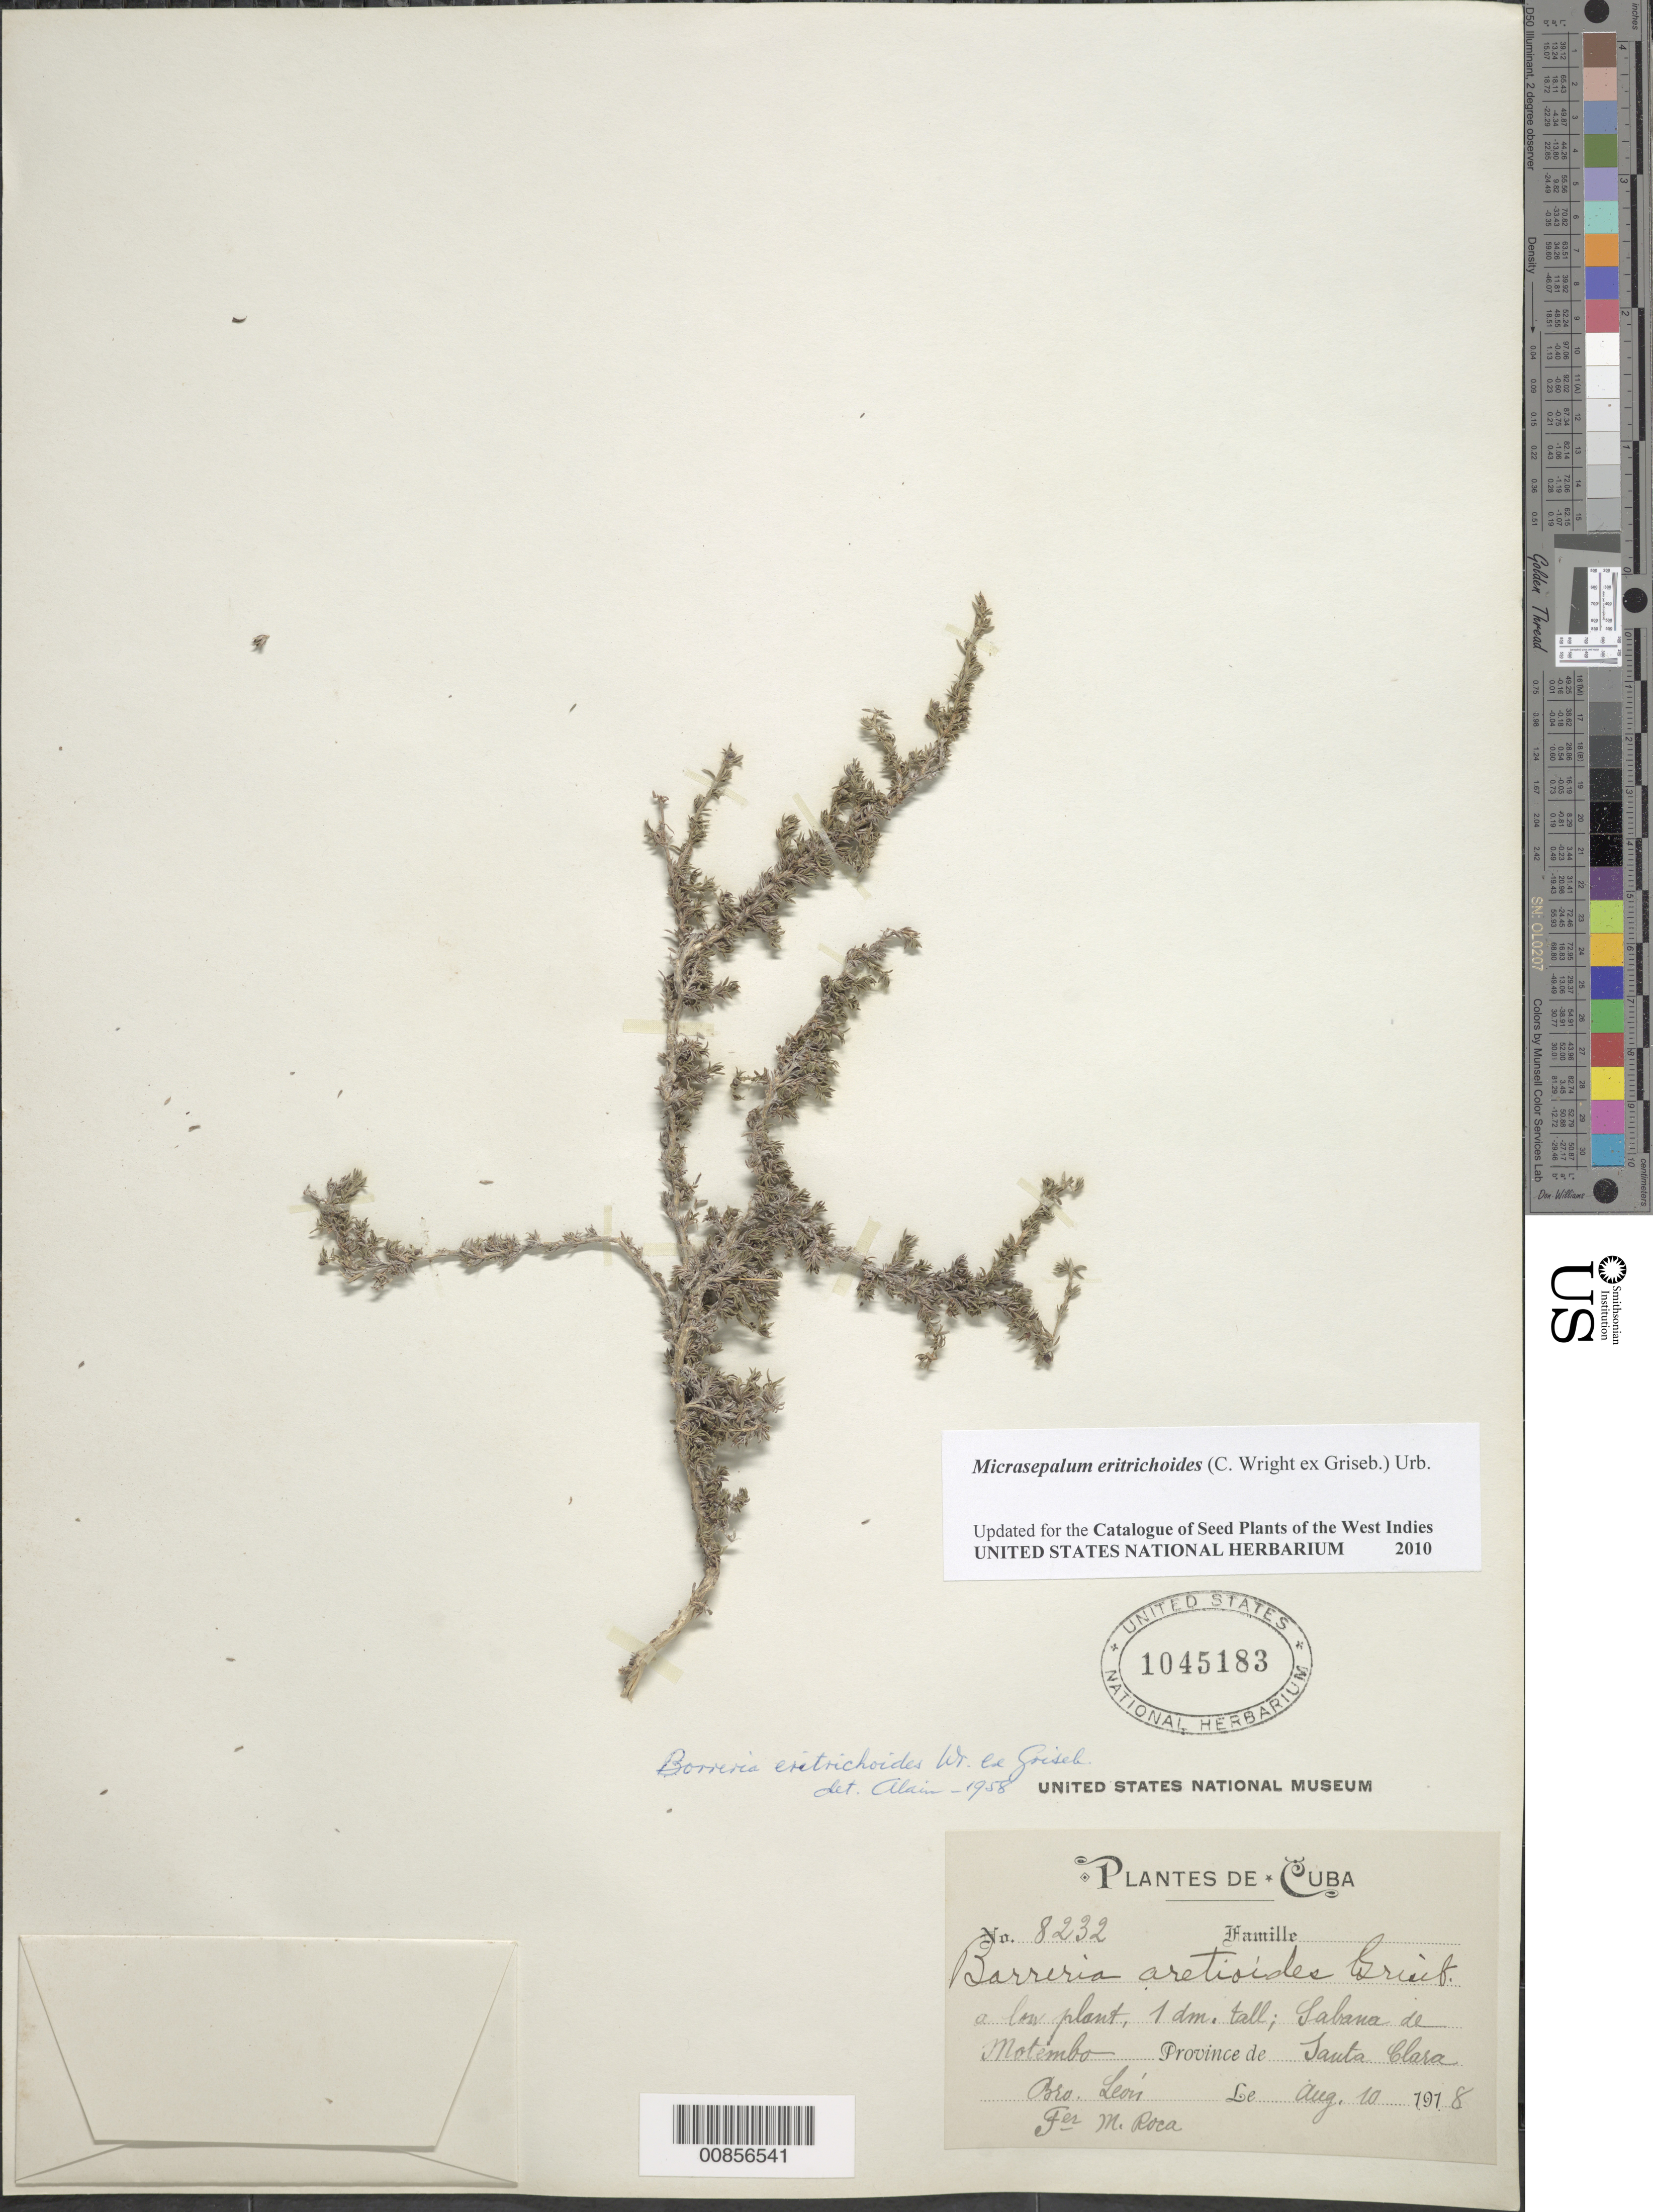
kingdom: Plantae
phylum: Tracheophyta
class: Magnoliopsida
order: Gentianales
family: Rubiaceae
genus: Micrasepalum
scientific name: Micrasepalum eritrichoides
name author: (C. Wright ex Griseb.) Urb.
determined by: Liogier, Alain H.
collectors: Bro. León & M. Roca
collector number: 8232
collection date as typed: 10 Aug 1918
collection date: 1918-08-10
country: Cuba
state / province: Las Villas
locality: Sabana de Motembo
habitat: Sabana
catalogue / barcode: US 1045183